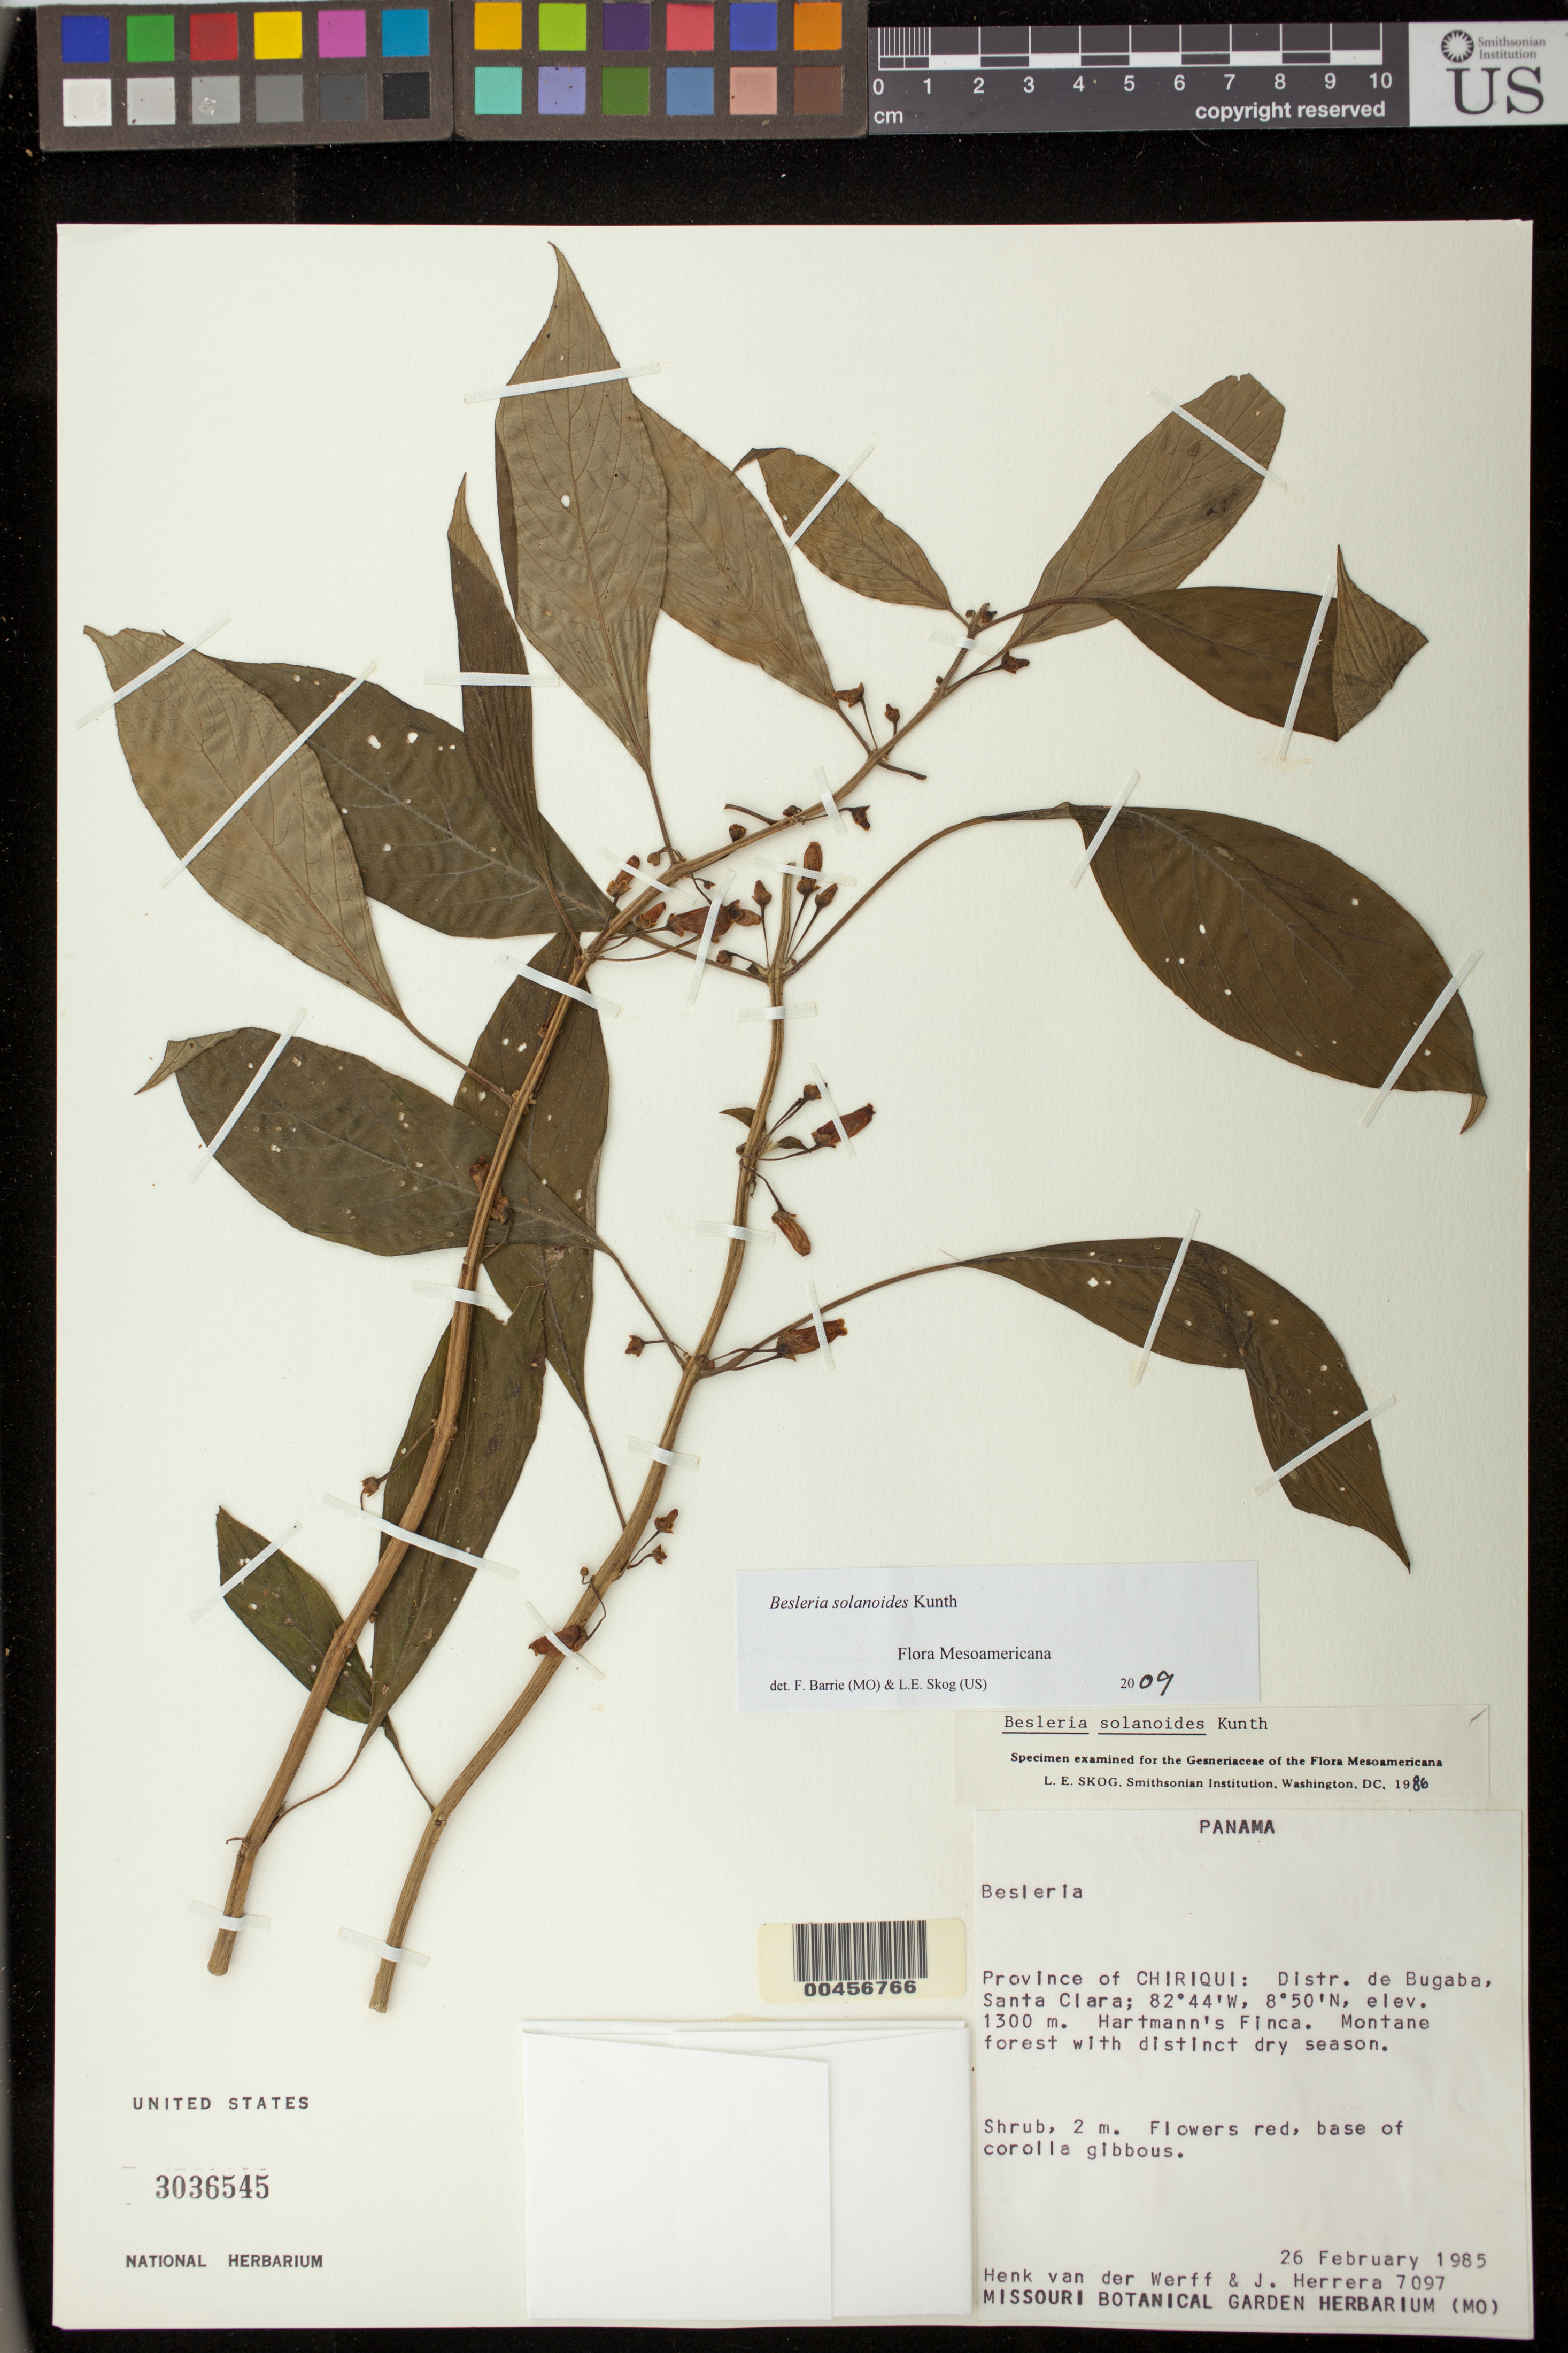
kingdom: Plantae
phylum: Tracheophyta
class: Magnoliopsida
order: Lamiales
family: Gesneriaceae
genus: Besleria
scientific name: Besleria solanoides var. solanoides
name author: Kunth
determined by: Skog, Laurence E.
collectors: H. van der Werff & J. Herrera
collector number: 7097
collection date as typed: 26 Feb 1985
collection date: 1985-02-26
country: Panama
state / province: Chiriquí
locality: Distr. de Bugaba, Santa Clara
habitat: Montane forest with distinct dry season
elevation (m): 1300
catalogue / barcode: US 3036545